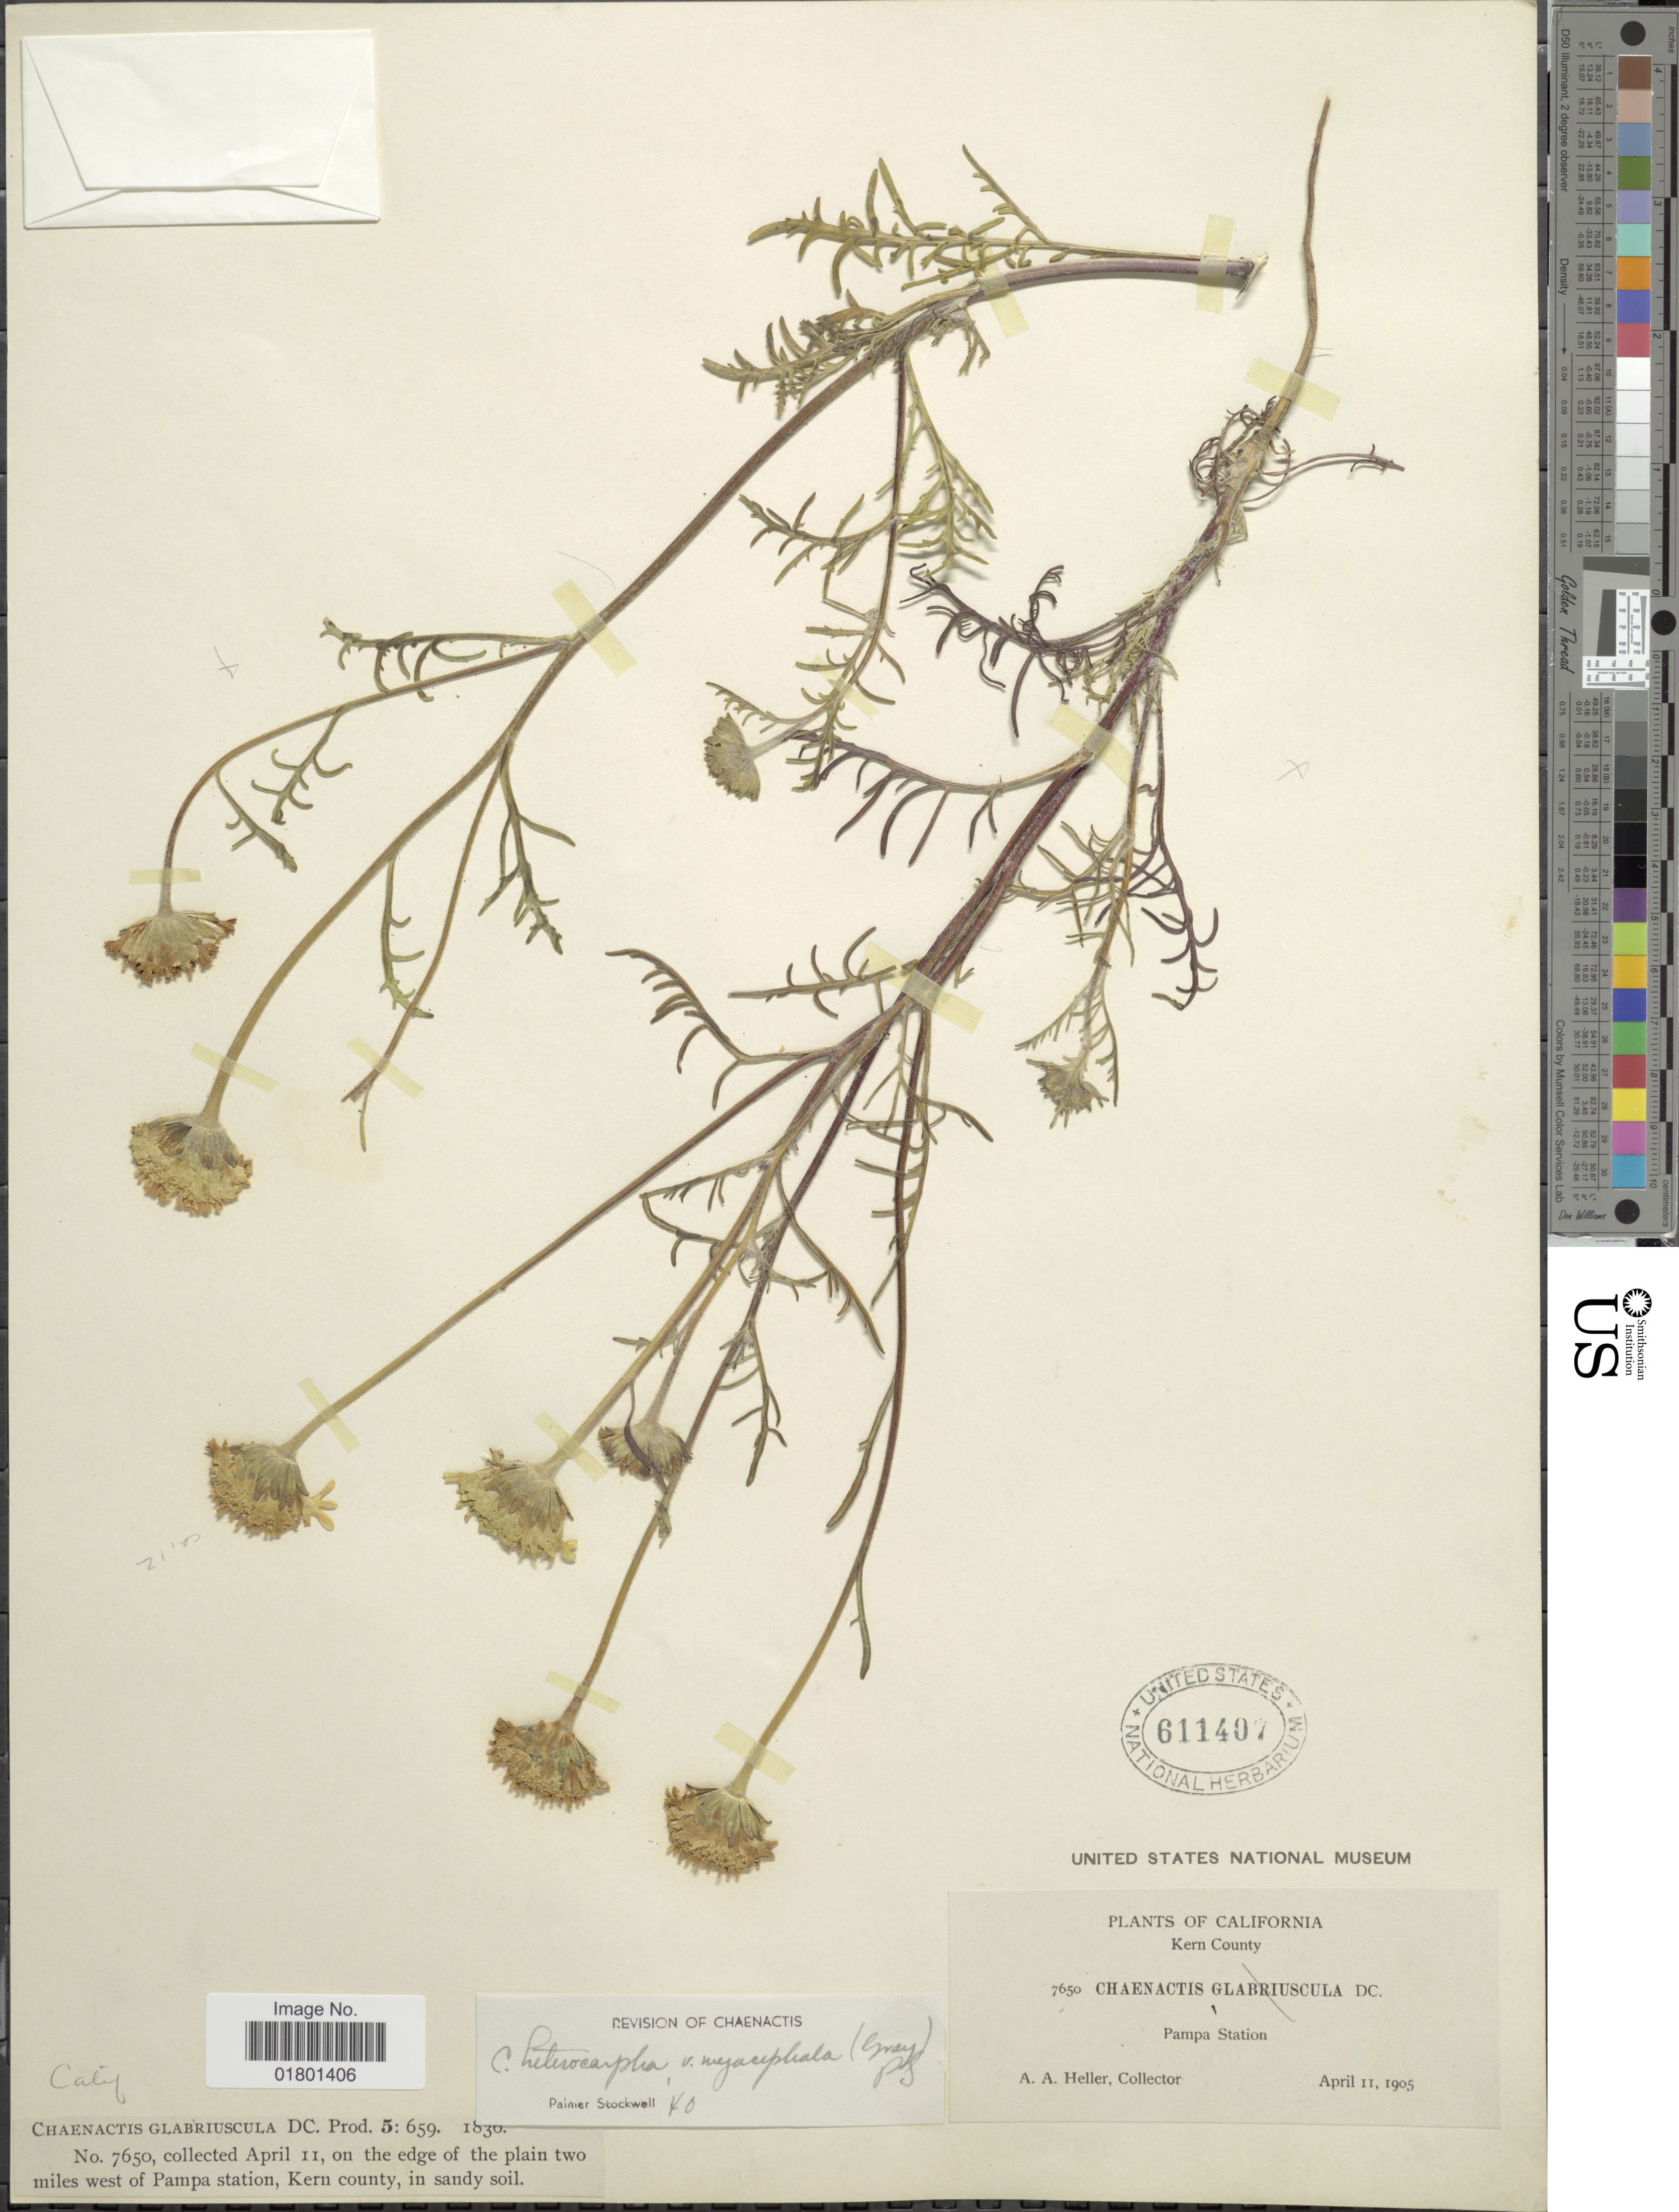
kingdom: Plantae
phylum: Tracheophyta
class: Magnoliopsida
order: Asterales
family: Asteraceae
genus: Chaenactis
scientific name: Chaenactis heterocarpha var. megacephala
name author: (A. Gray) Stockw.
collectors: A. A. Heller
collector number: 7650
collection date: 1905-04-11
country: United States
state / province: California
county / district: Kern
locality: On the edge of the plain two miles west of Pampa station, Kern county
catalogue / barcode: US 611407